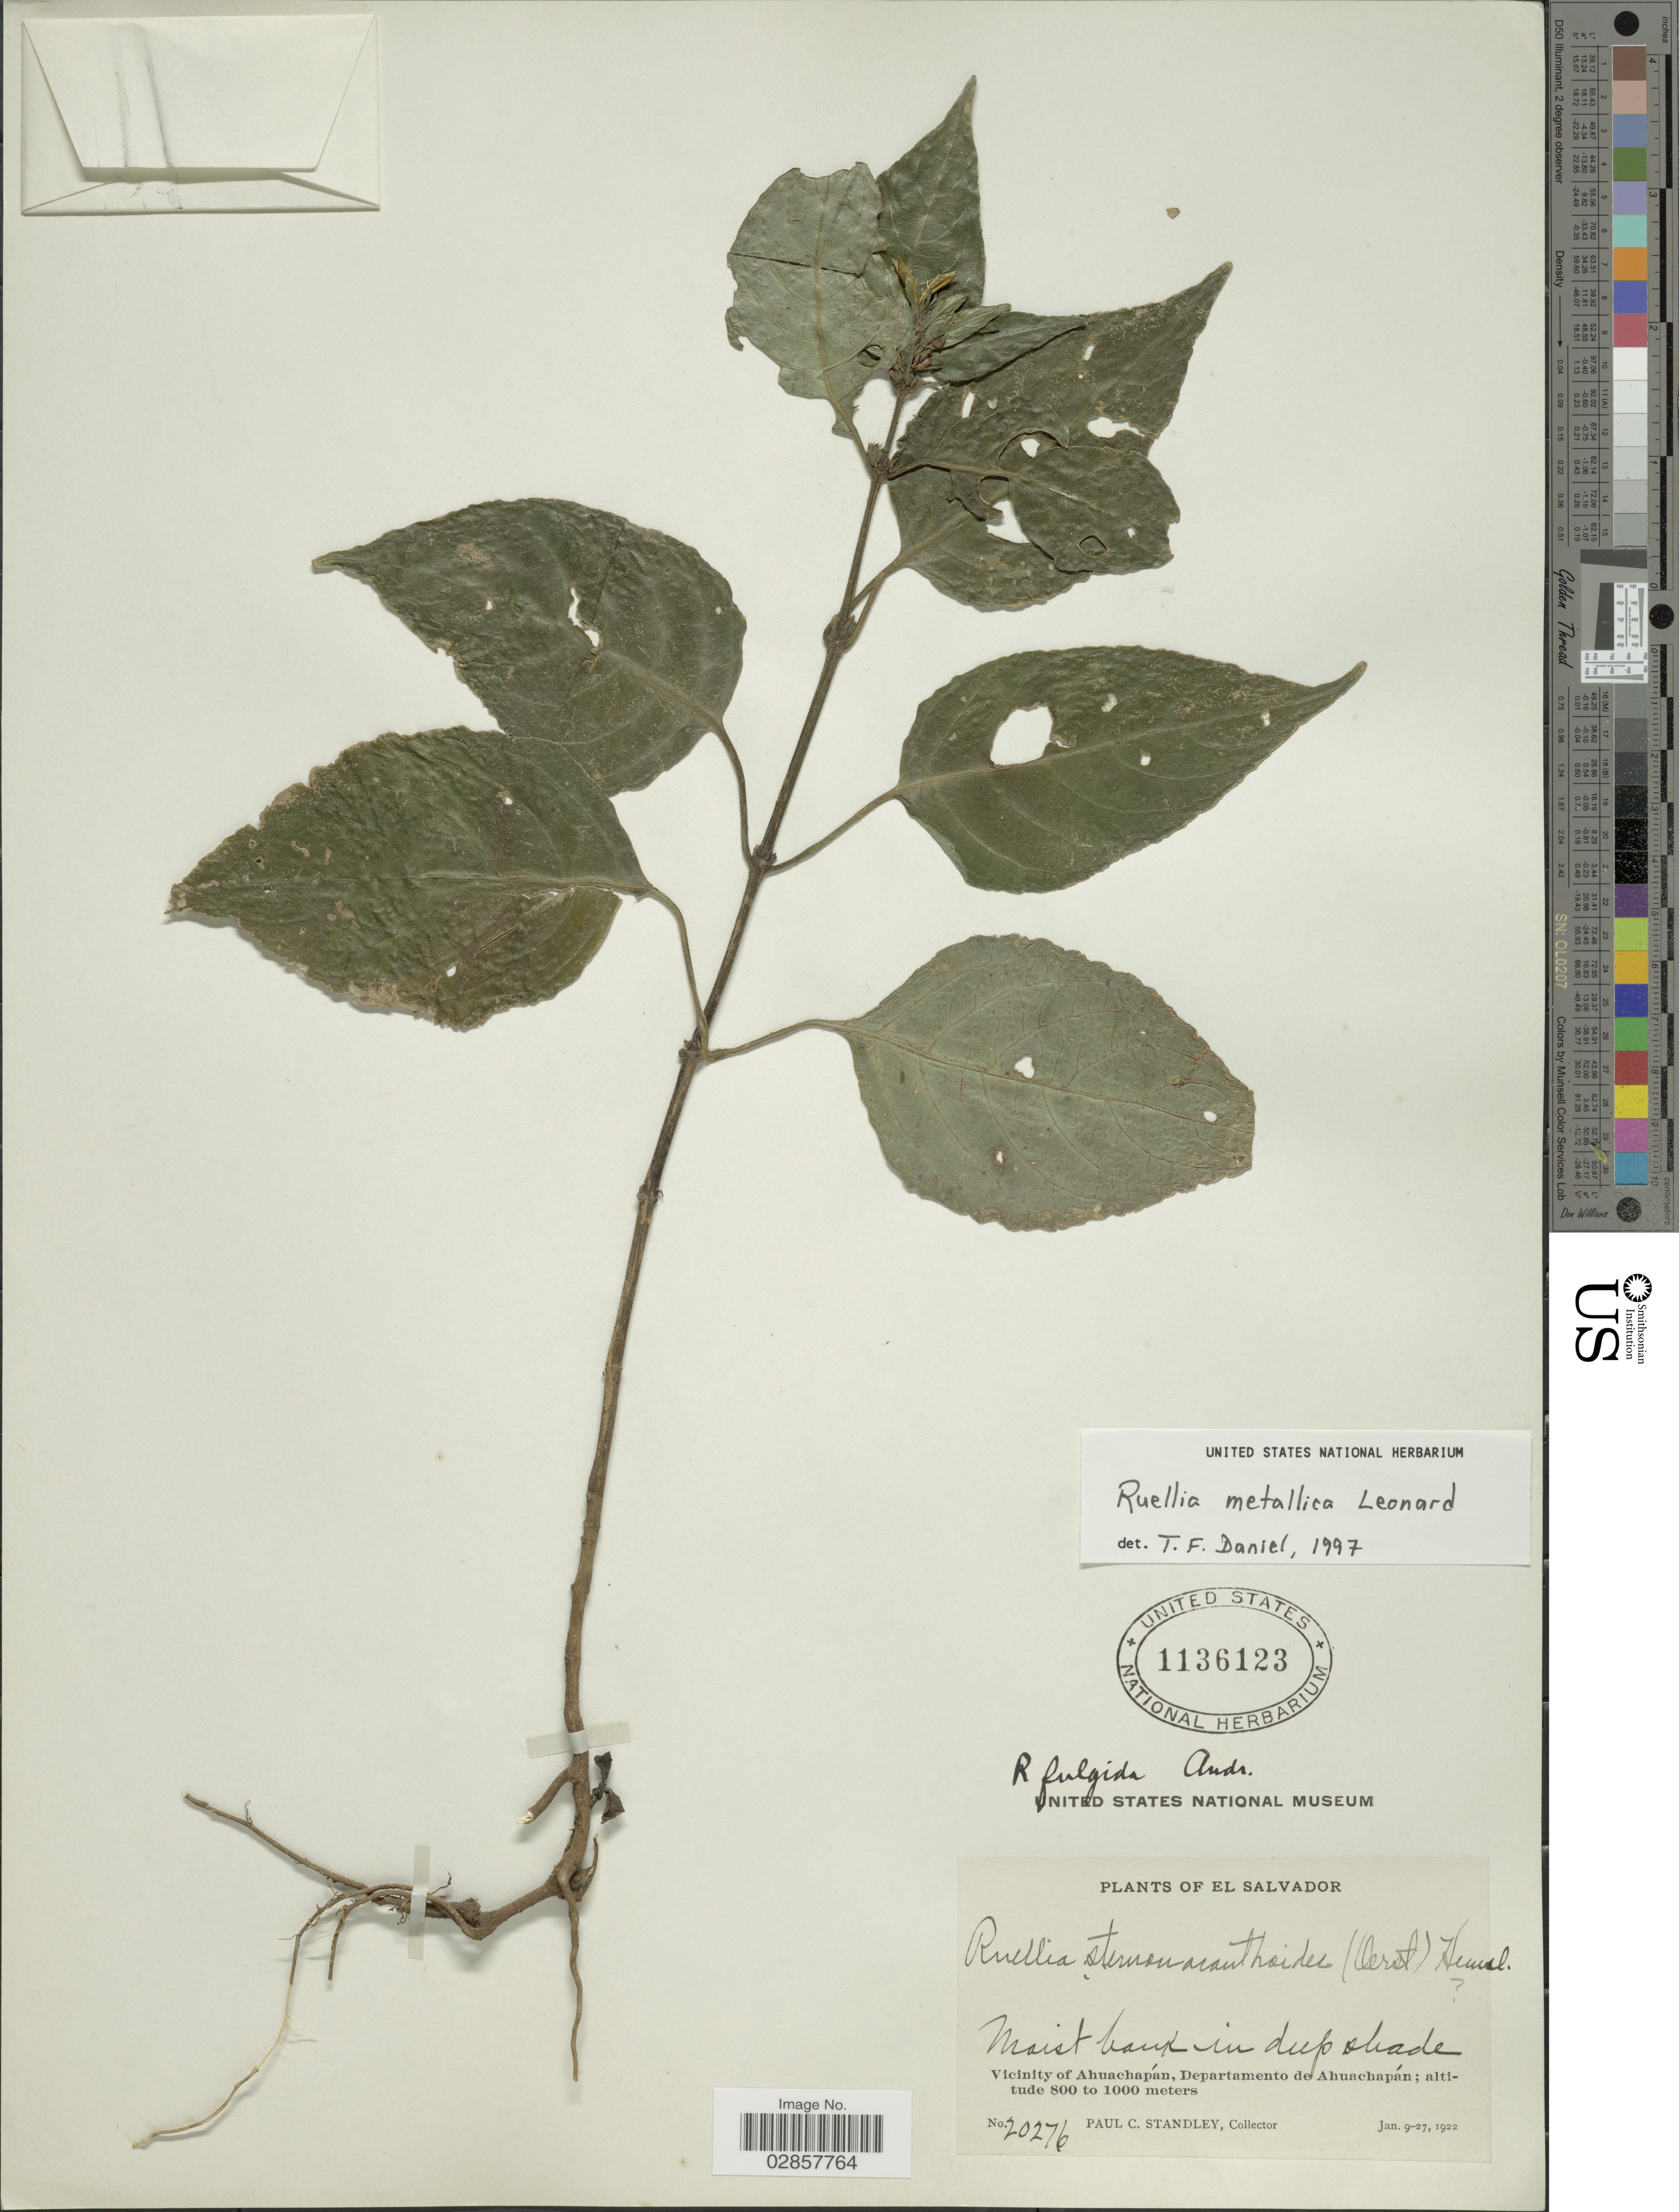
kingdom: Plantae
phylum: Tracheophyta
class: Magnoliopsida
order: Lamiales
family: Acanthaceae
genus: Ruellia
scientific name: Ruellia metallica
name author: Leonard in Standl.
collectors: P. C. Standley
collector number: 20276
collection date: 1922-01-09/1922-01-27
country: El Salvador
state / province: Ahuachapan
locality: Vicinity of Ahuachapán, Departamento de Ahuachapán.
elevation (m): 800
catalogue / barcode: US 1136123